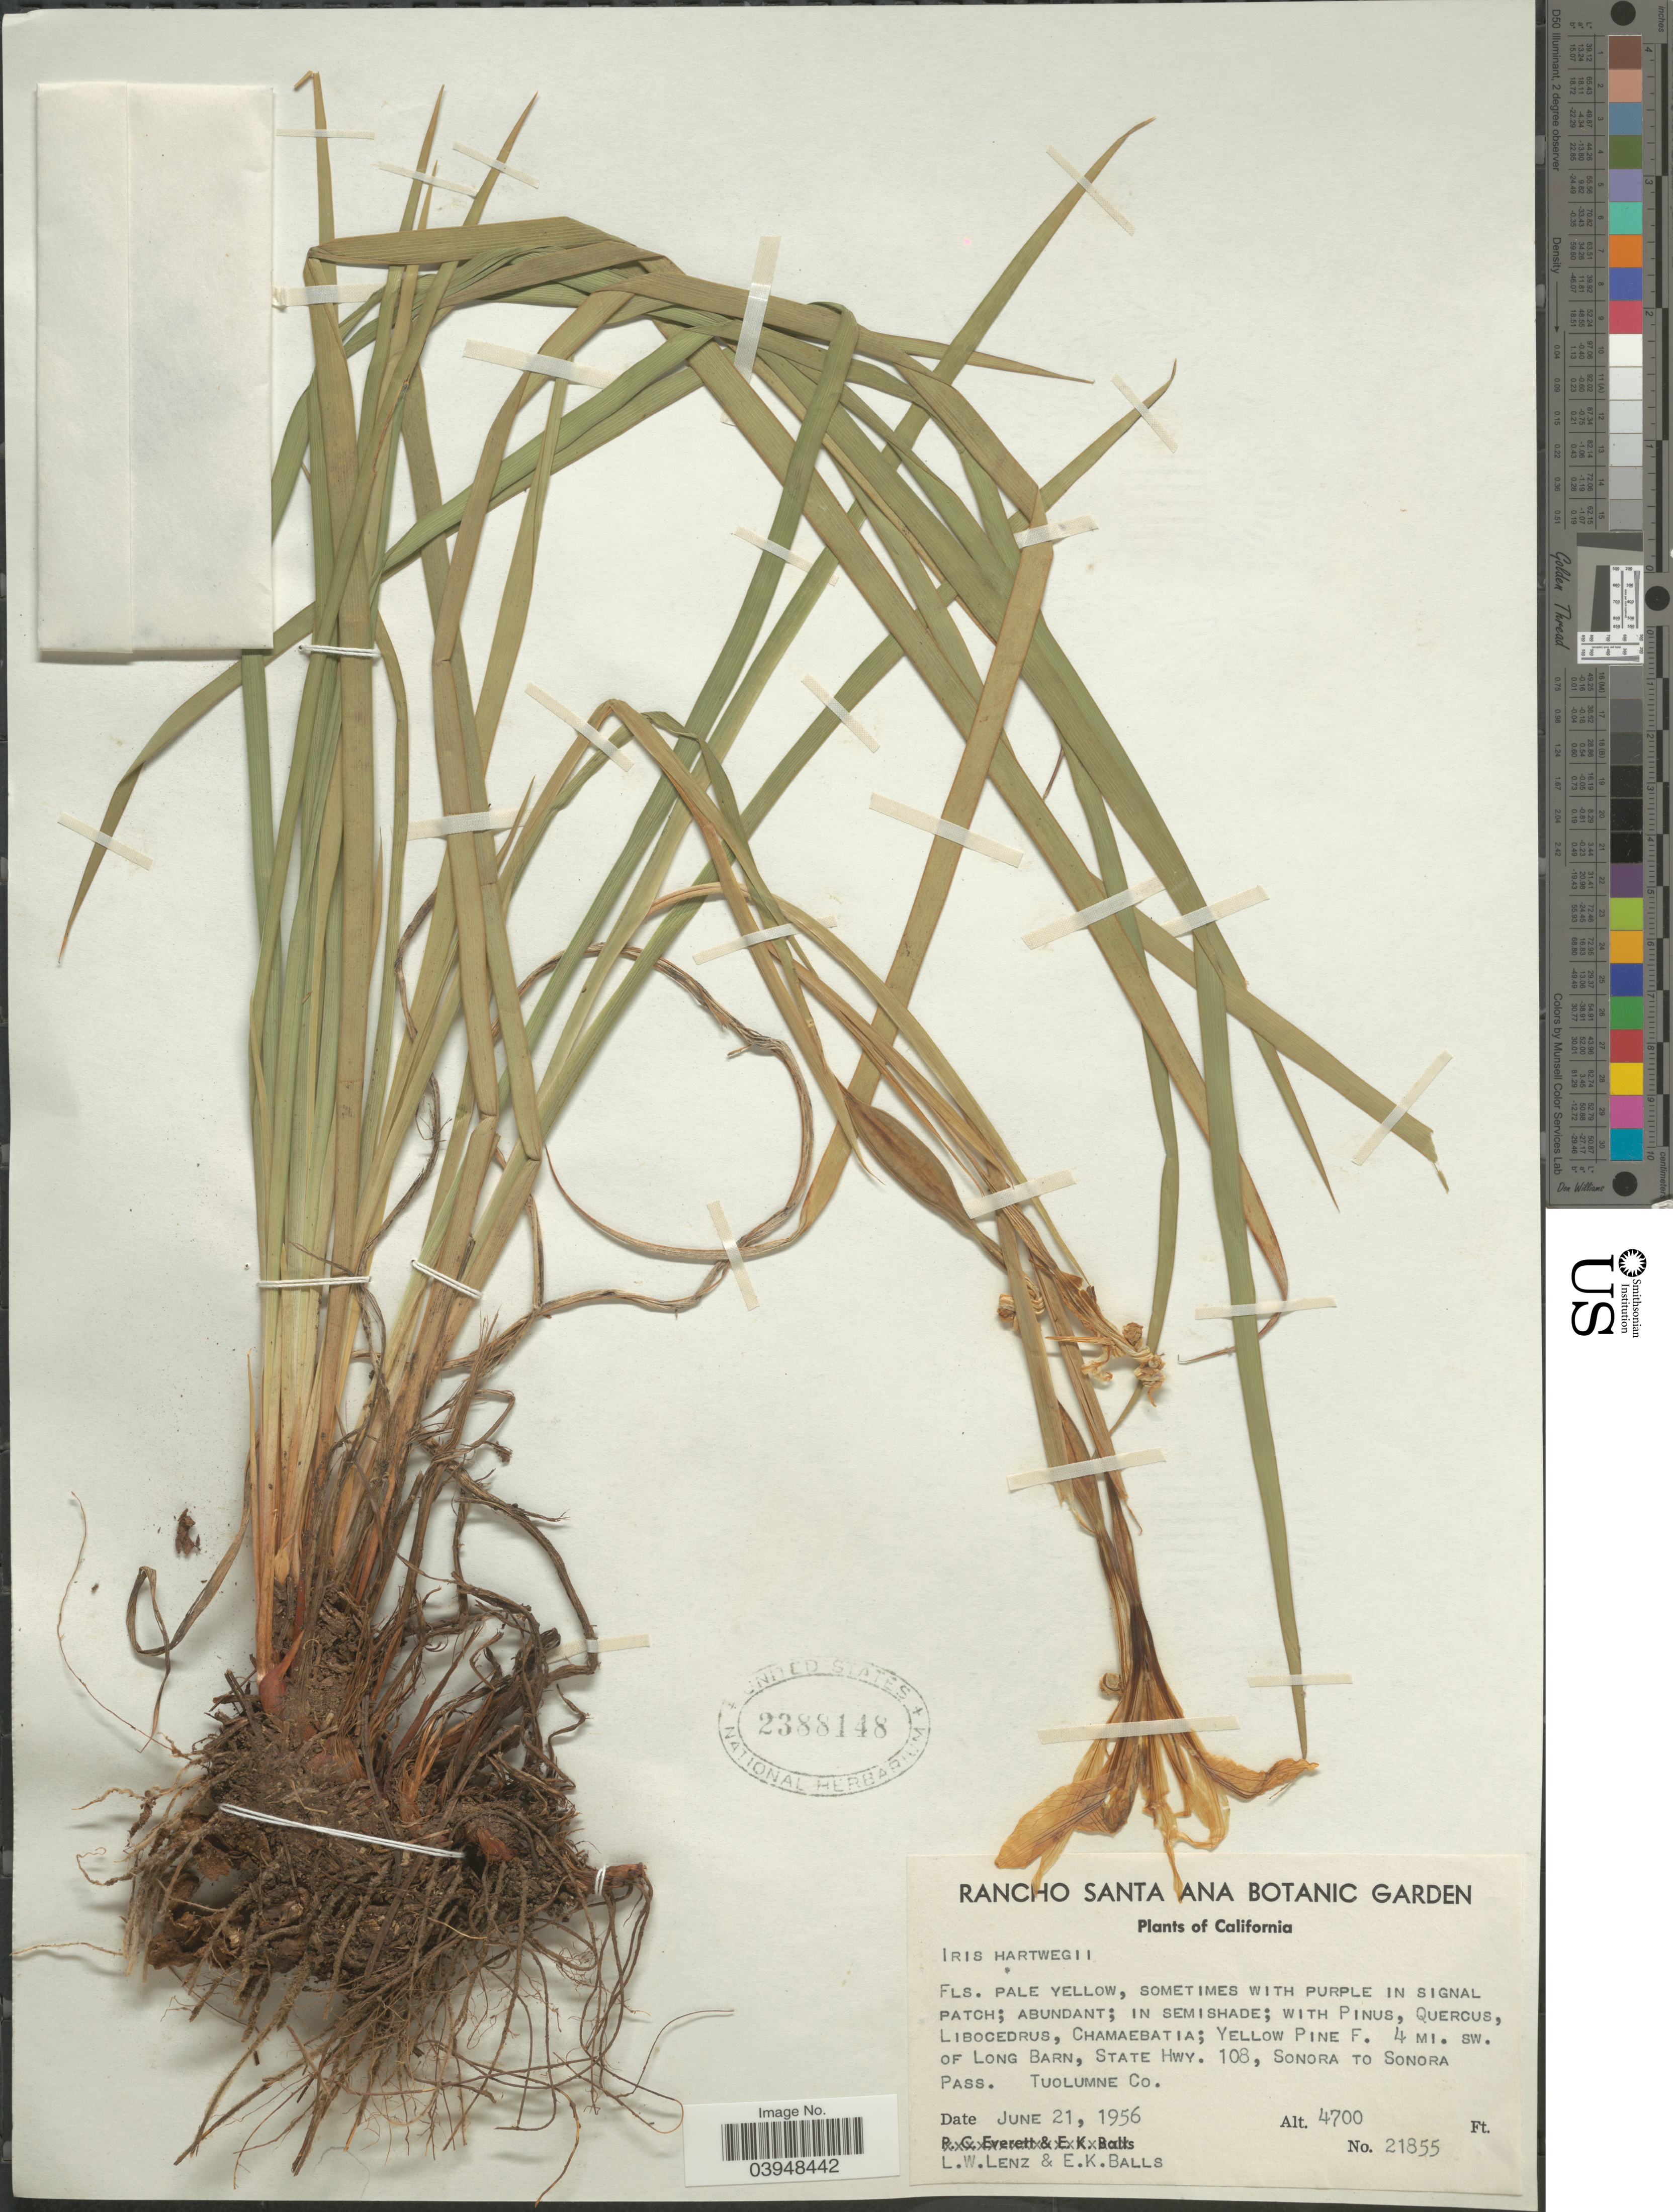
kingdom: Plantae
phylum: Tracheophyta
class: Liliopsida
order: Asparagales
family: Iridaceae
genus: Iris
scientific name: Iris hartwegii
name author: Baker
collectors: L. Lenz & E. K. Balls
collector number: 21855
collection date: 1956-06-21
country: United States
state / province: California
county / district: Tuolumne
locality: Yellow Pine F. 4 mi. sw. of Long Barn, State Hwy. 108, Sonora to Sonora Pass. Tuolumne Co.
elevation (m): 1433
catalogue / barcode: US 2388148